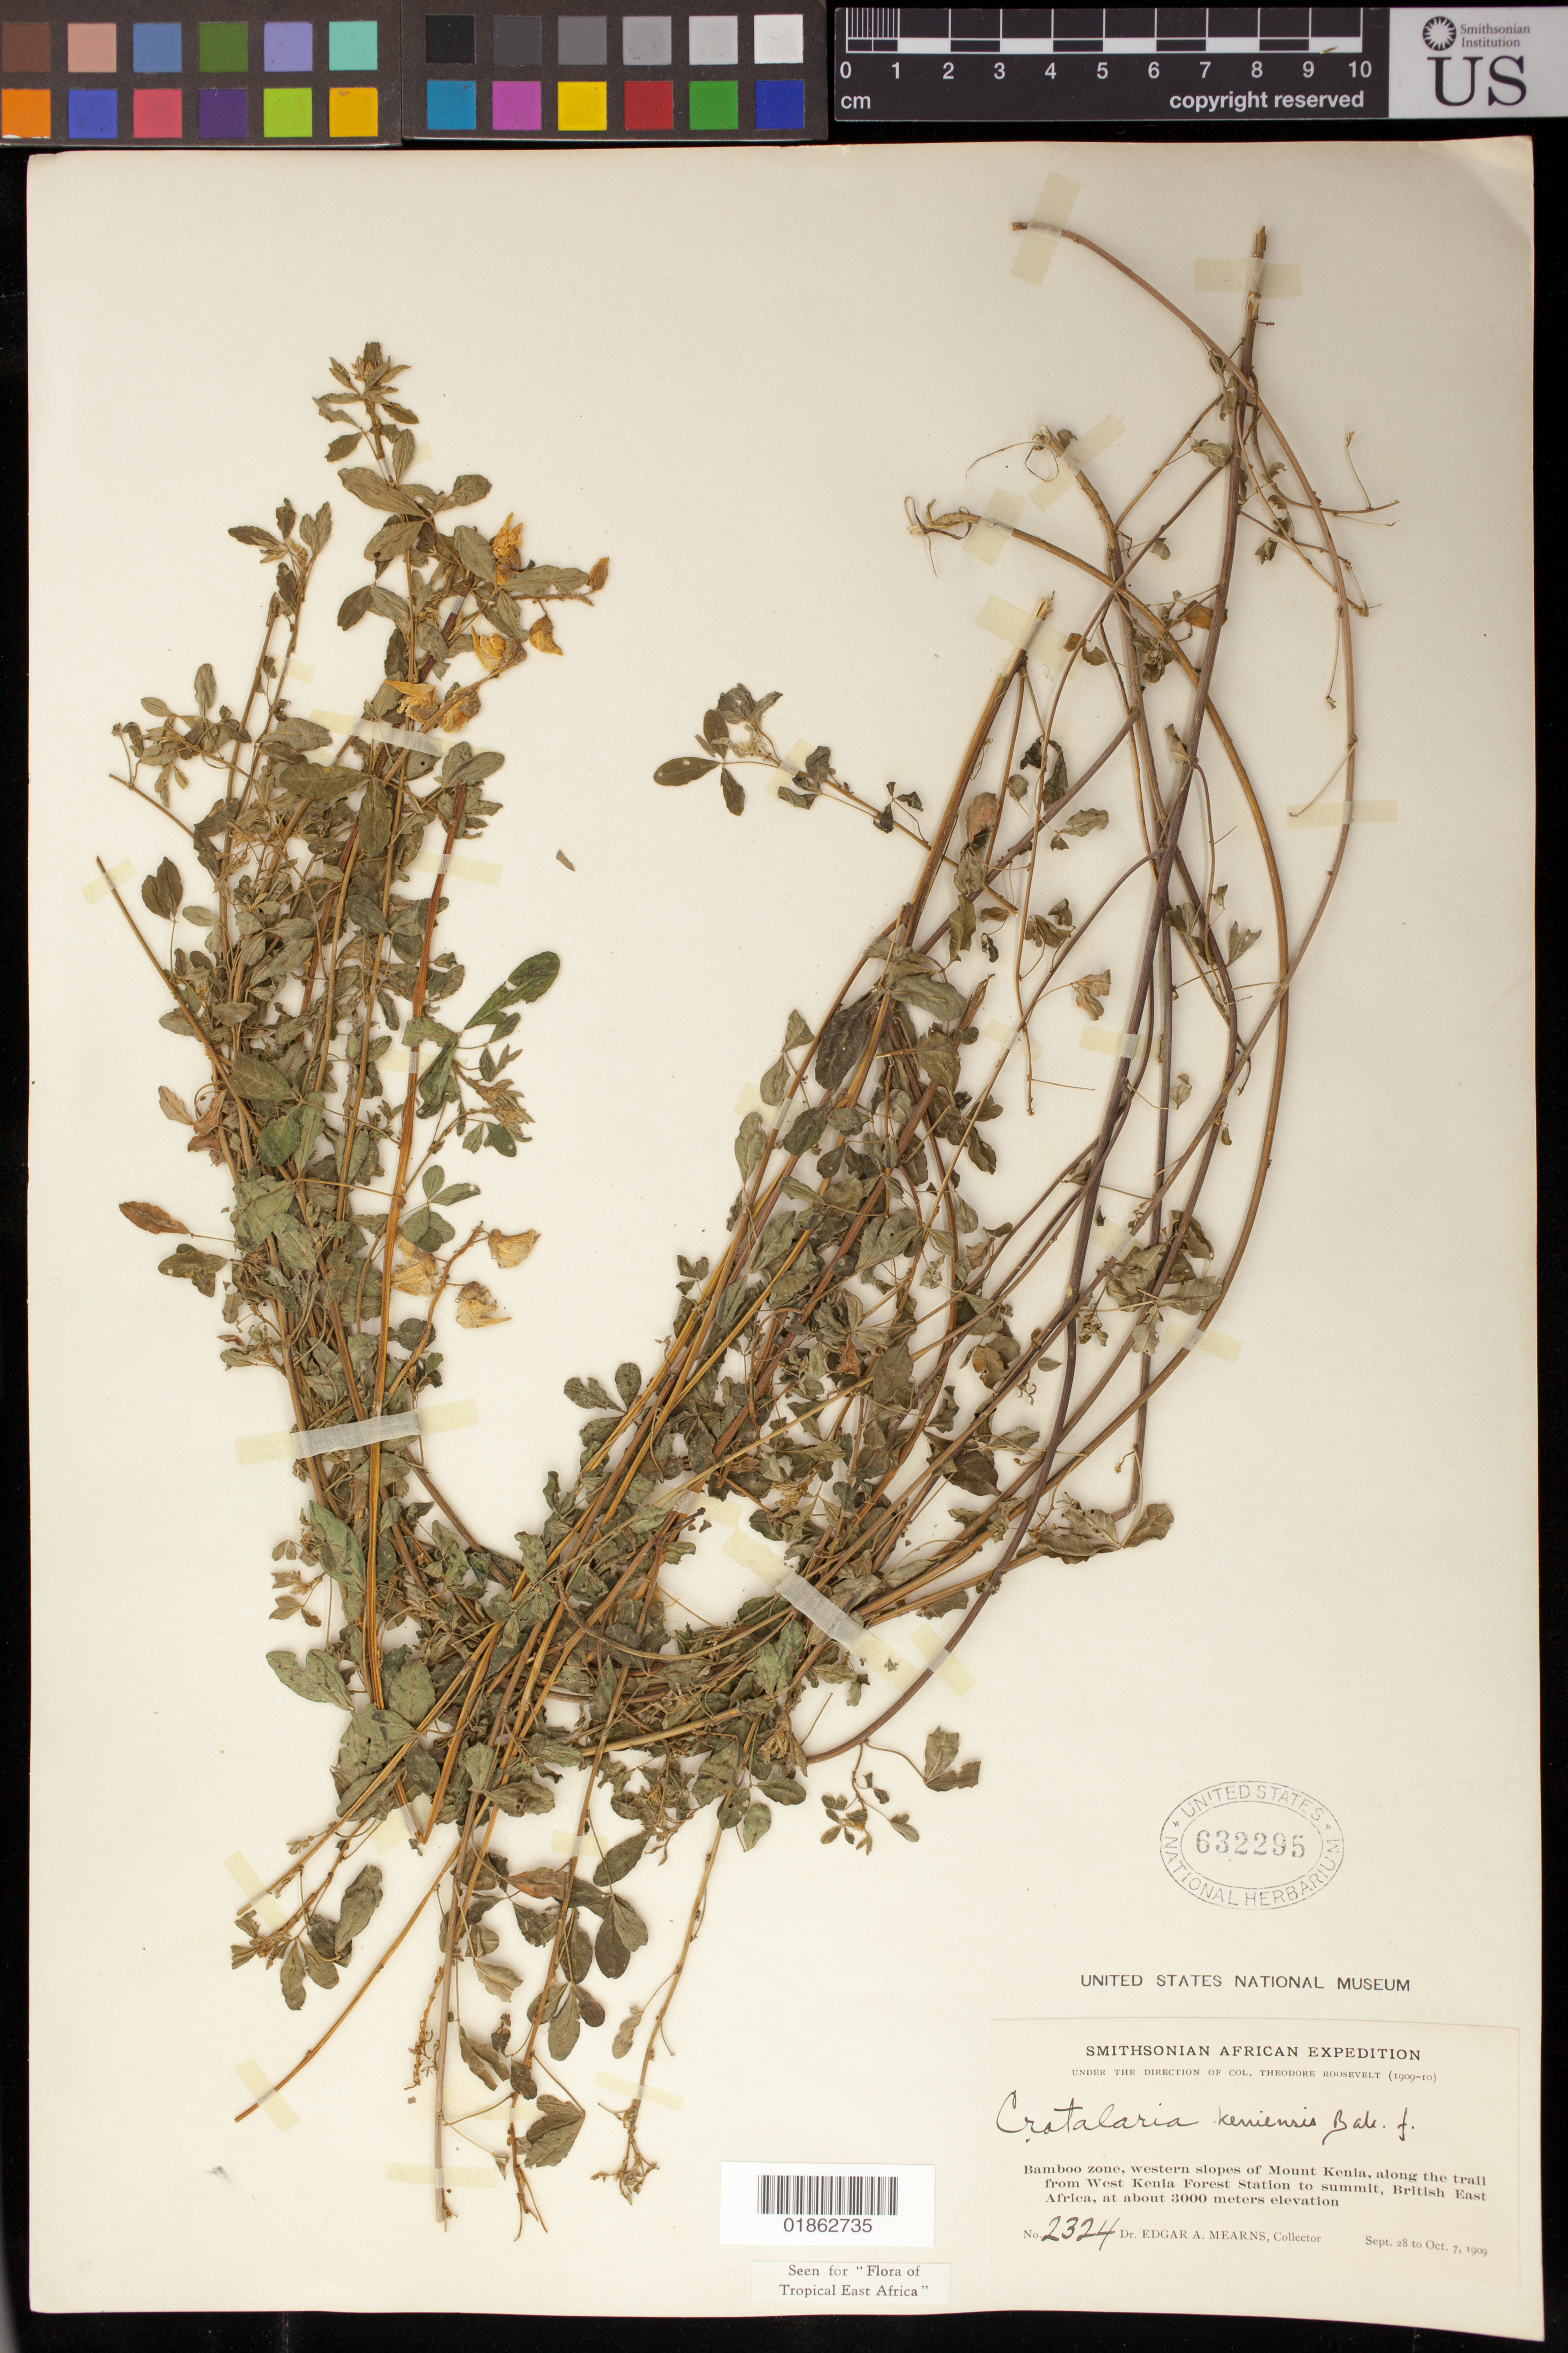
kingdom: Plantae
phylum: Tracheophyta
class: Magnoliopsida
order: Fabales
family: Fabaceae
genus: Crotalaria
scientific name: Crotalaria keniensis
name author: Baker f.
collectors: E. A. Mearns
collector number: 2324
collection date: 1909-09-28/1909-10-07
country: Kenya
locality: Bamboo zone, western slopes of Mount Kenia, along the trail from West Kenia Forest Station to summit, British East Africa.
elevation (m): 3000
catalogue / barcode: US 632295